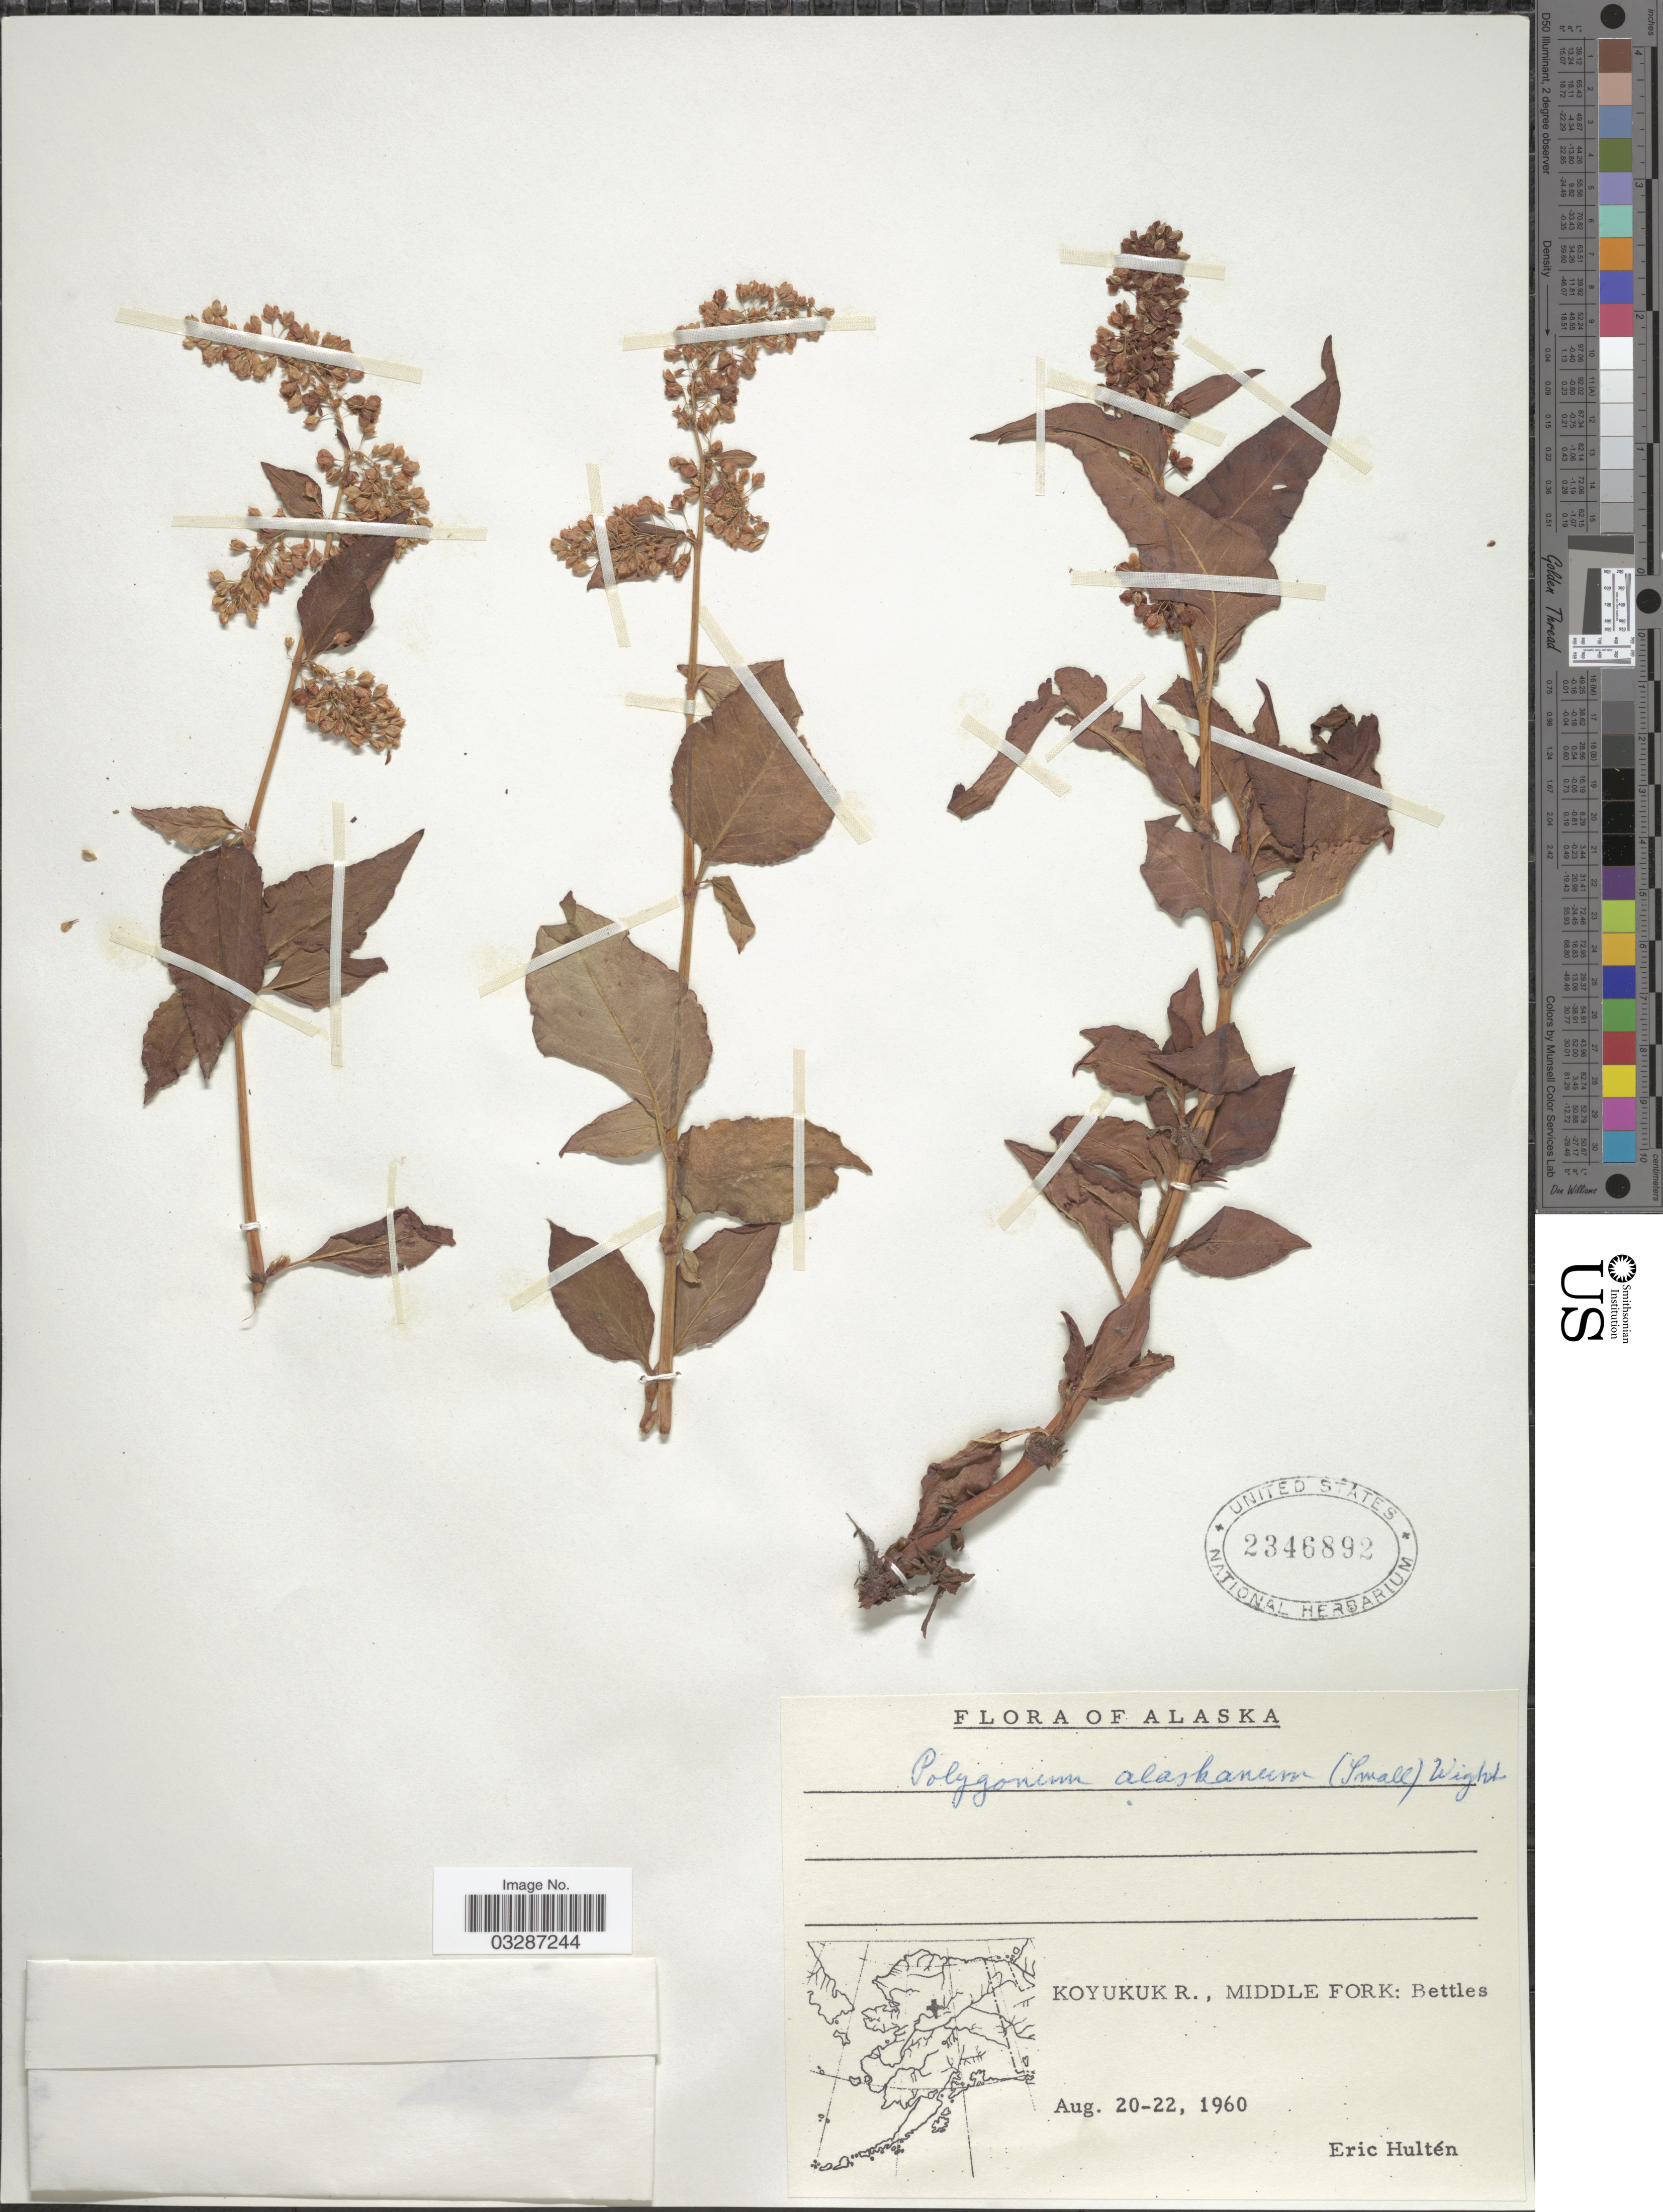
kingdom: Plantae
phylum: Tracheophyta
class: Magnoliopsida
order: Caryophyllales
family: Polygonaceae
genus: Koenigia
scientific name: Koenigia alaskana var. glabrescens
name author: (Hultén) T.M. Schust. & Reveal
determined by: Strong, Mark T., (BOT), Smithsonian Institution - National Museum of Natural History (UNITED STATES)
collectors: E. G. Hultén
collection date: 1960-08-20/1960-08-22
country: United States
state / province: Alaska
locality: Koyukuk R., Middle Fork: Bettles.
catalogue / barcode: US 2346892